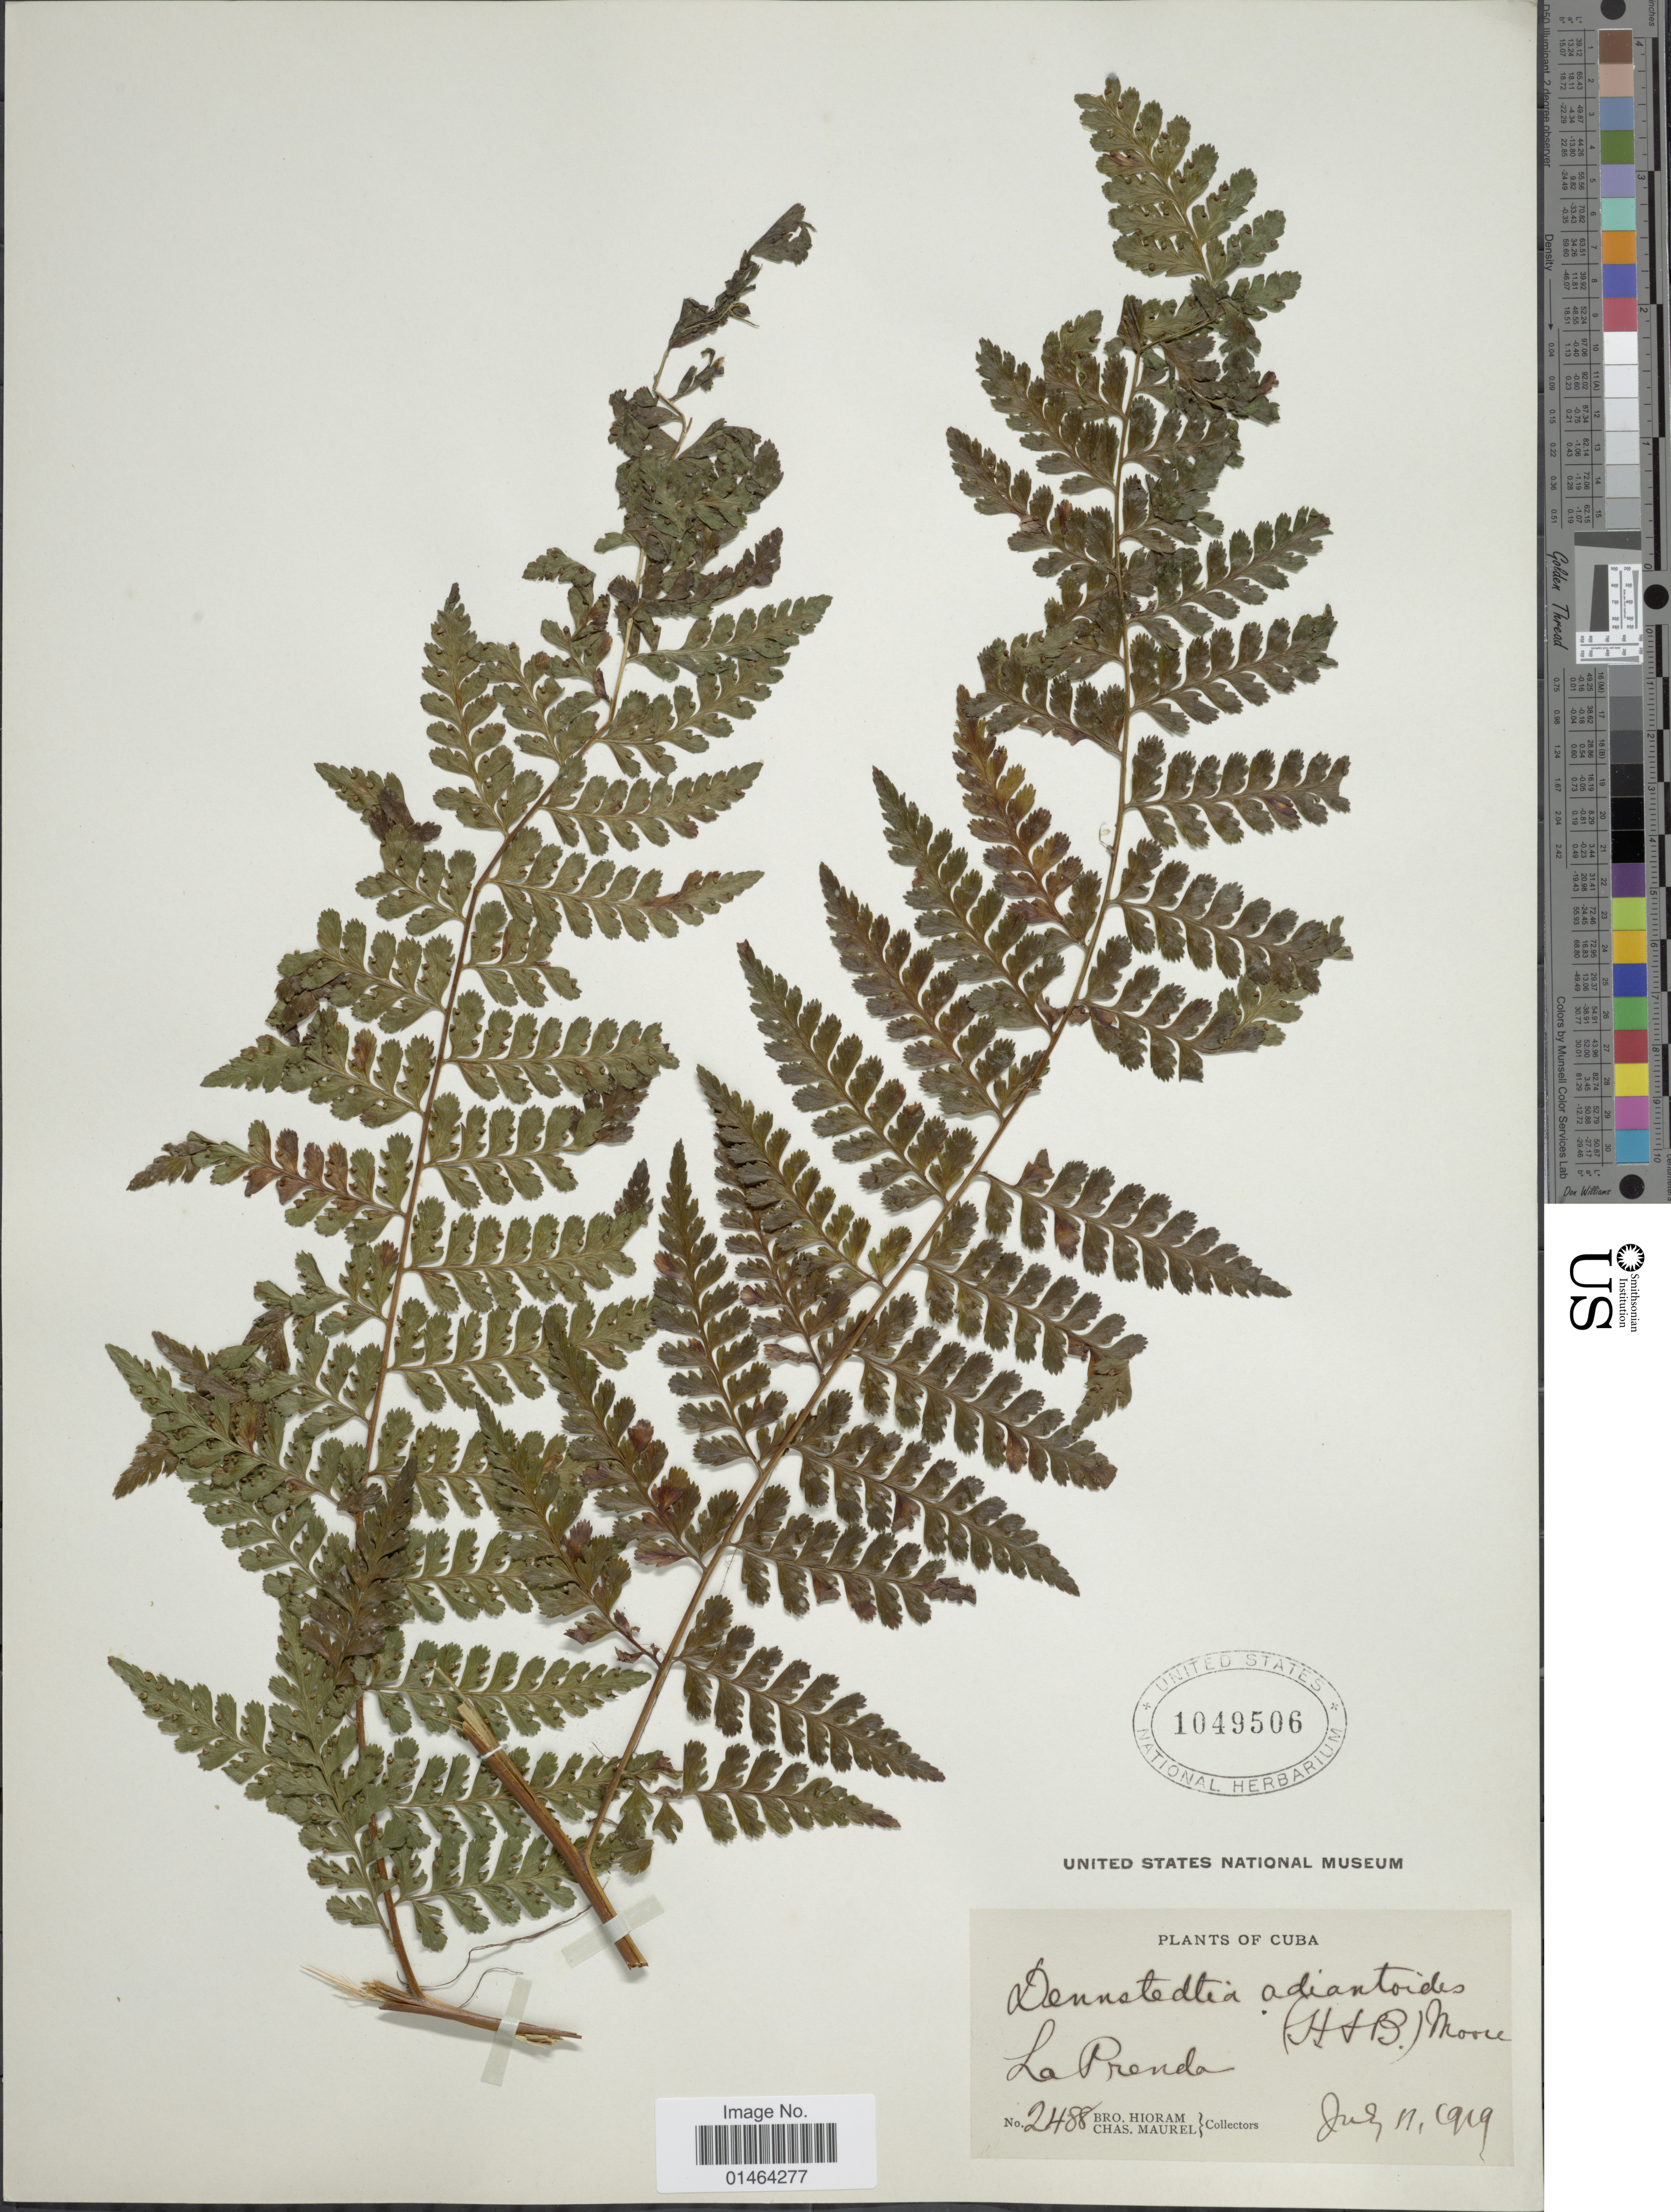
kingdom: Plantae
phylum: Tracheophyta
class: Polypodiopsida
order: Polypodiales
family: Dennstaedtiaceae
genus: Dennstaedtia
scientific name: Dennstaedtia bipinnata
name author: (Cav.) Maxon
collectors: Bro. Hioram & C. Maurel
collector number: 2488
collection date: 1919-07-11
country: Cuba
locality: La Prenda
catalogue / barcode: US 1049506